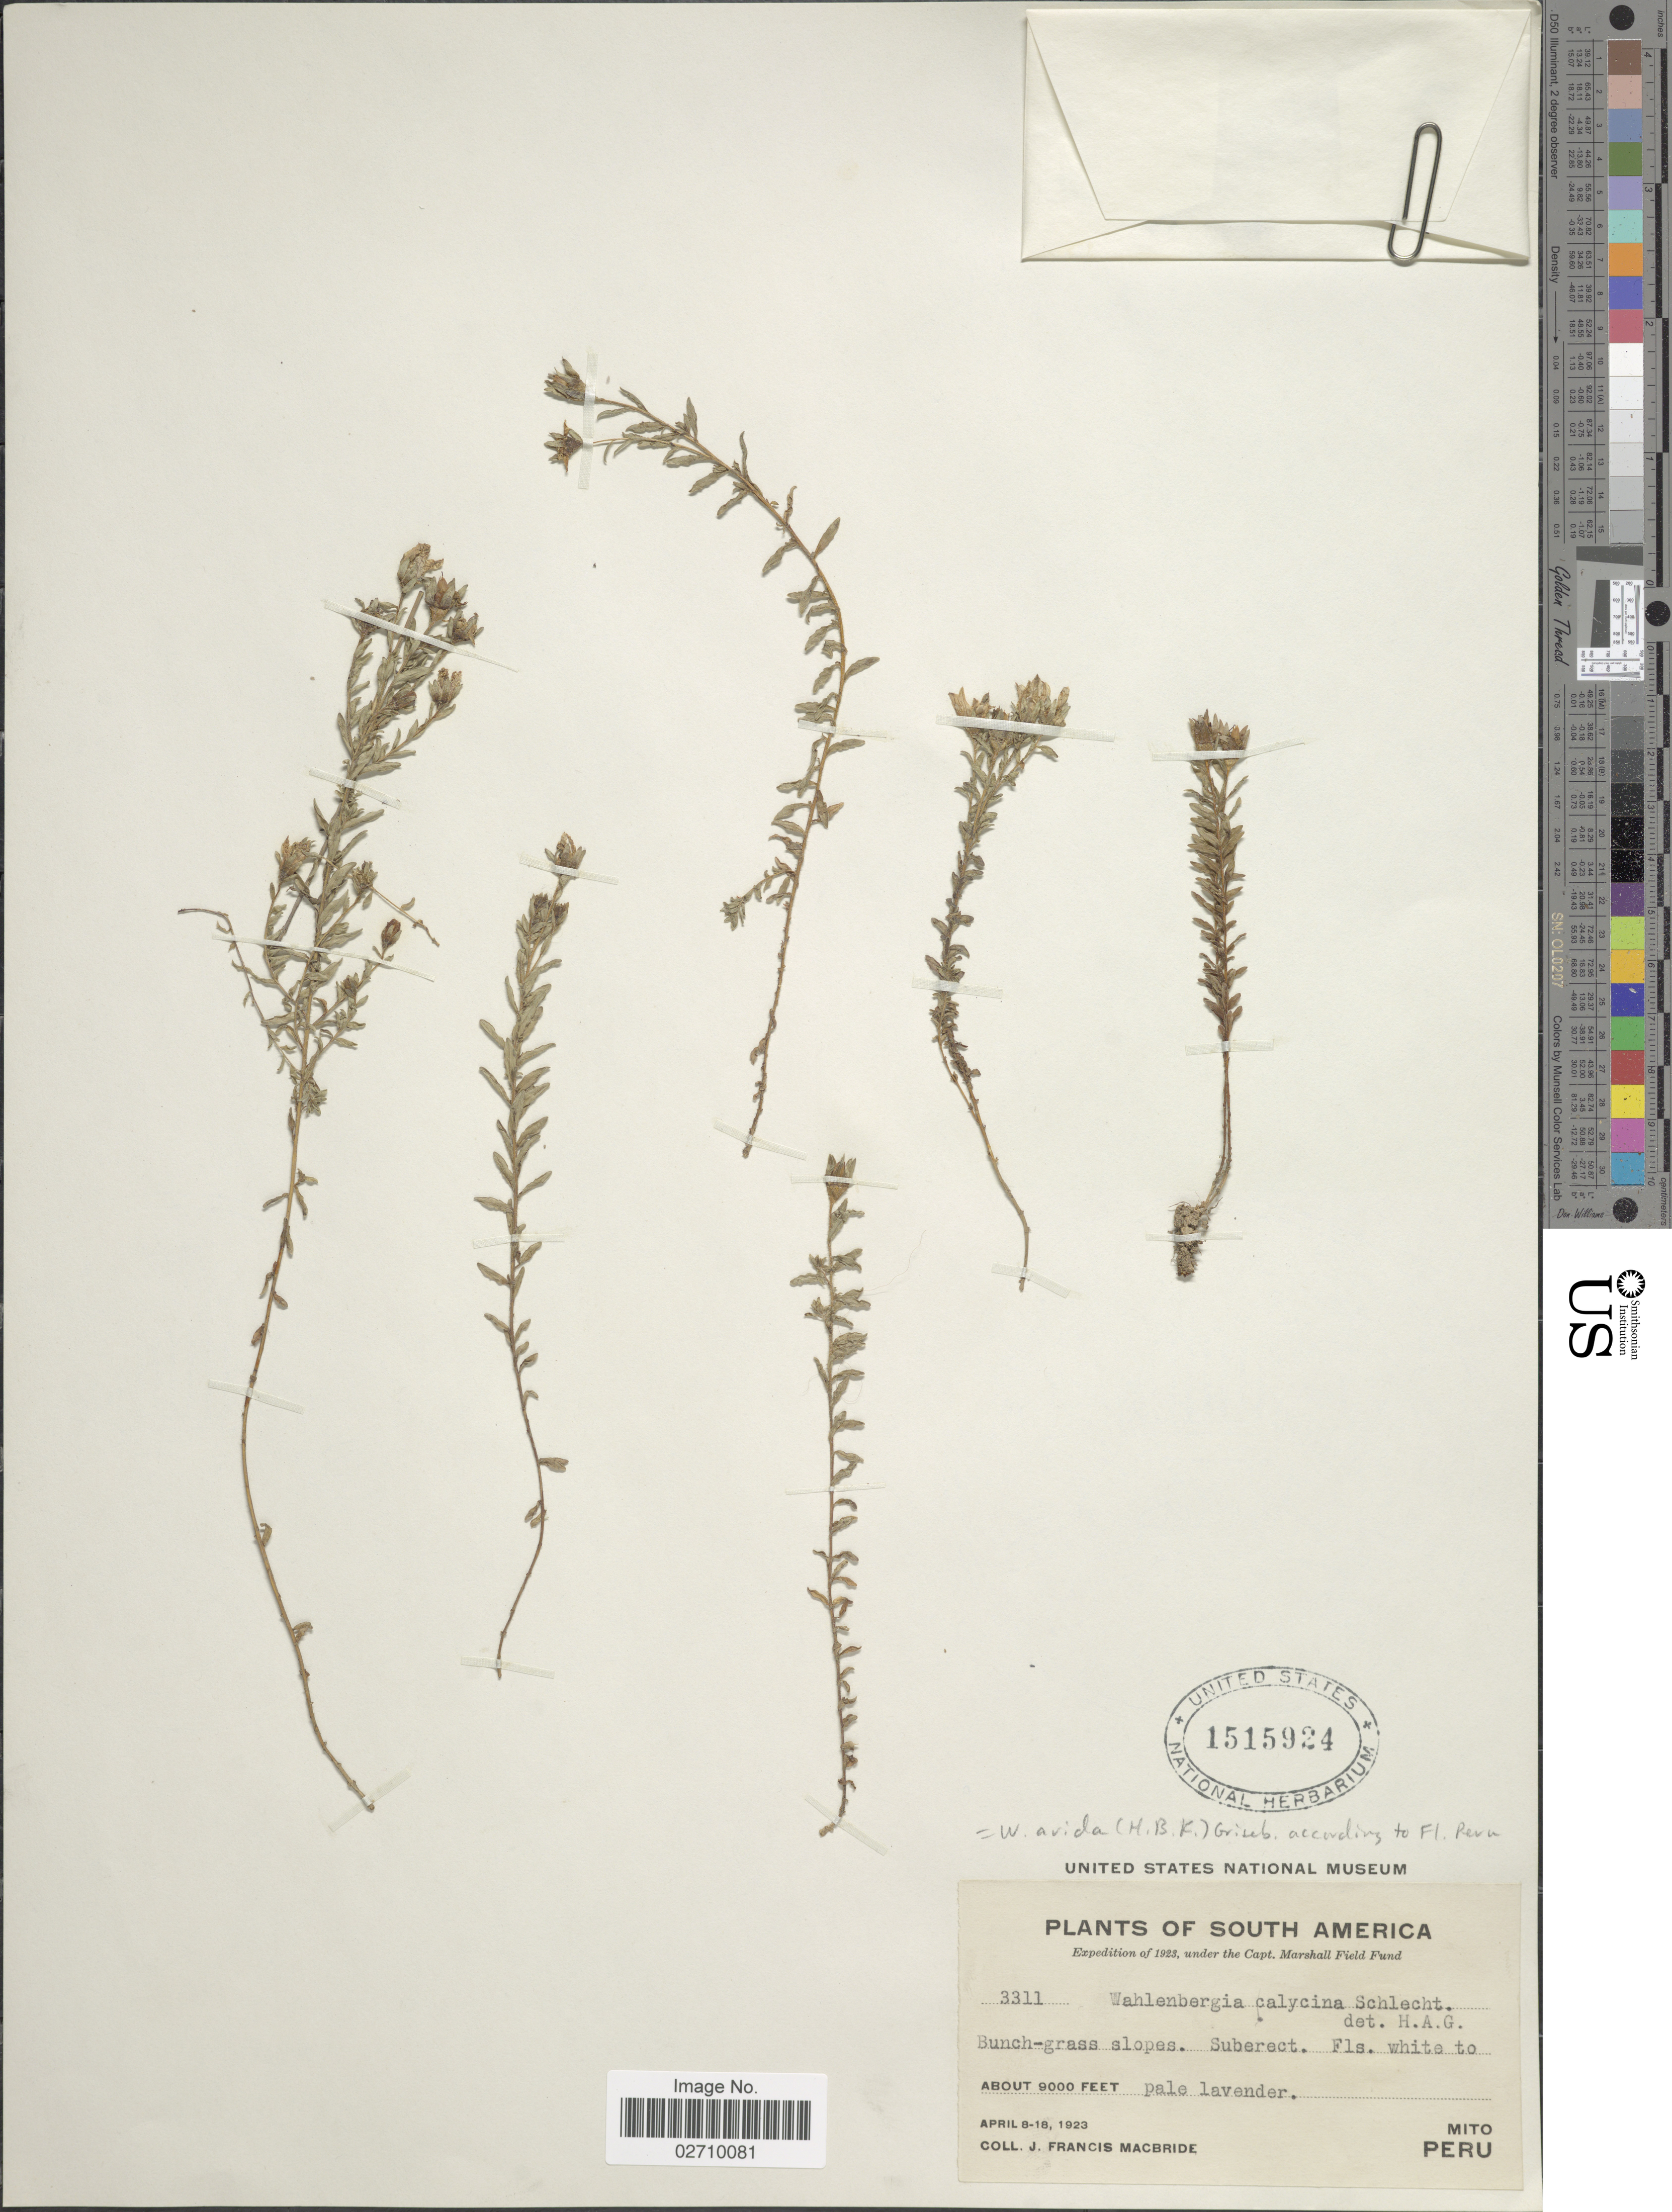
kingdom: Plantae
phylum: Tracheophyta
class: Magnoliopsida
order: Asterales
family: Campanulaceae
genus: Wahlenbergia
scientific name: Wahlenbergia arida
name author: (Kunth) Griseb.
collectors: J. F. Macbride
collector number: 3311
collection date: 1923-04-08/1923-04-18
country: Peru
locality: Mito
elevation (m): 2743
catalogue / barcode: US 1515924